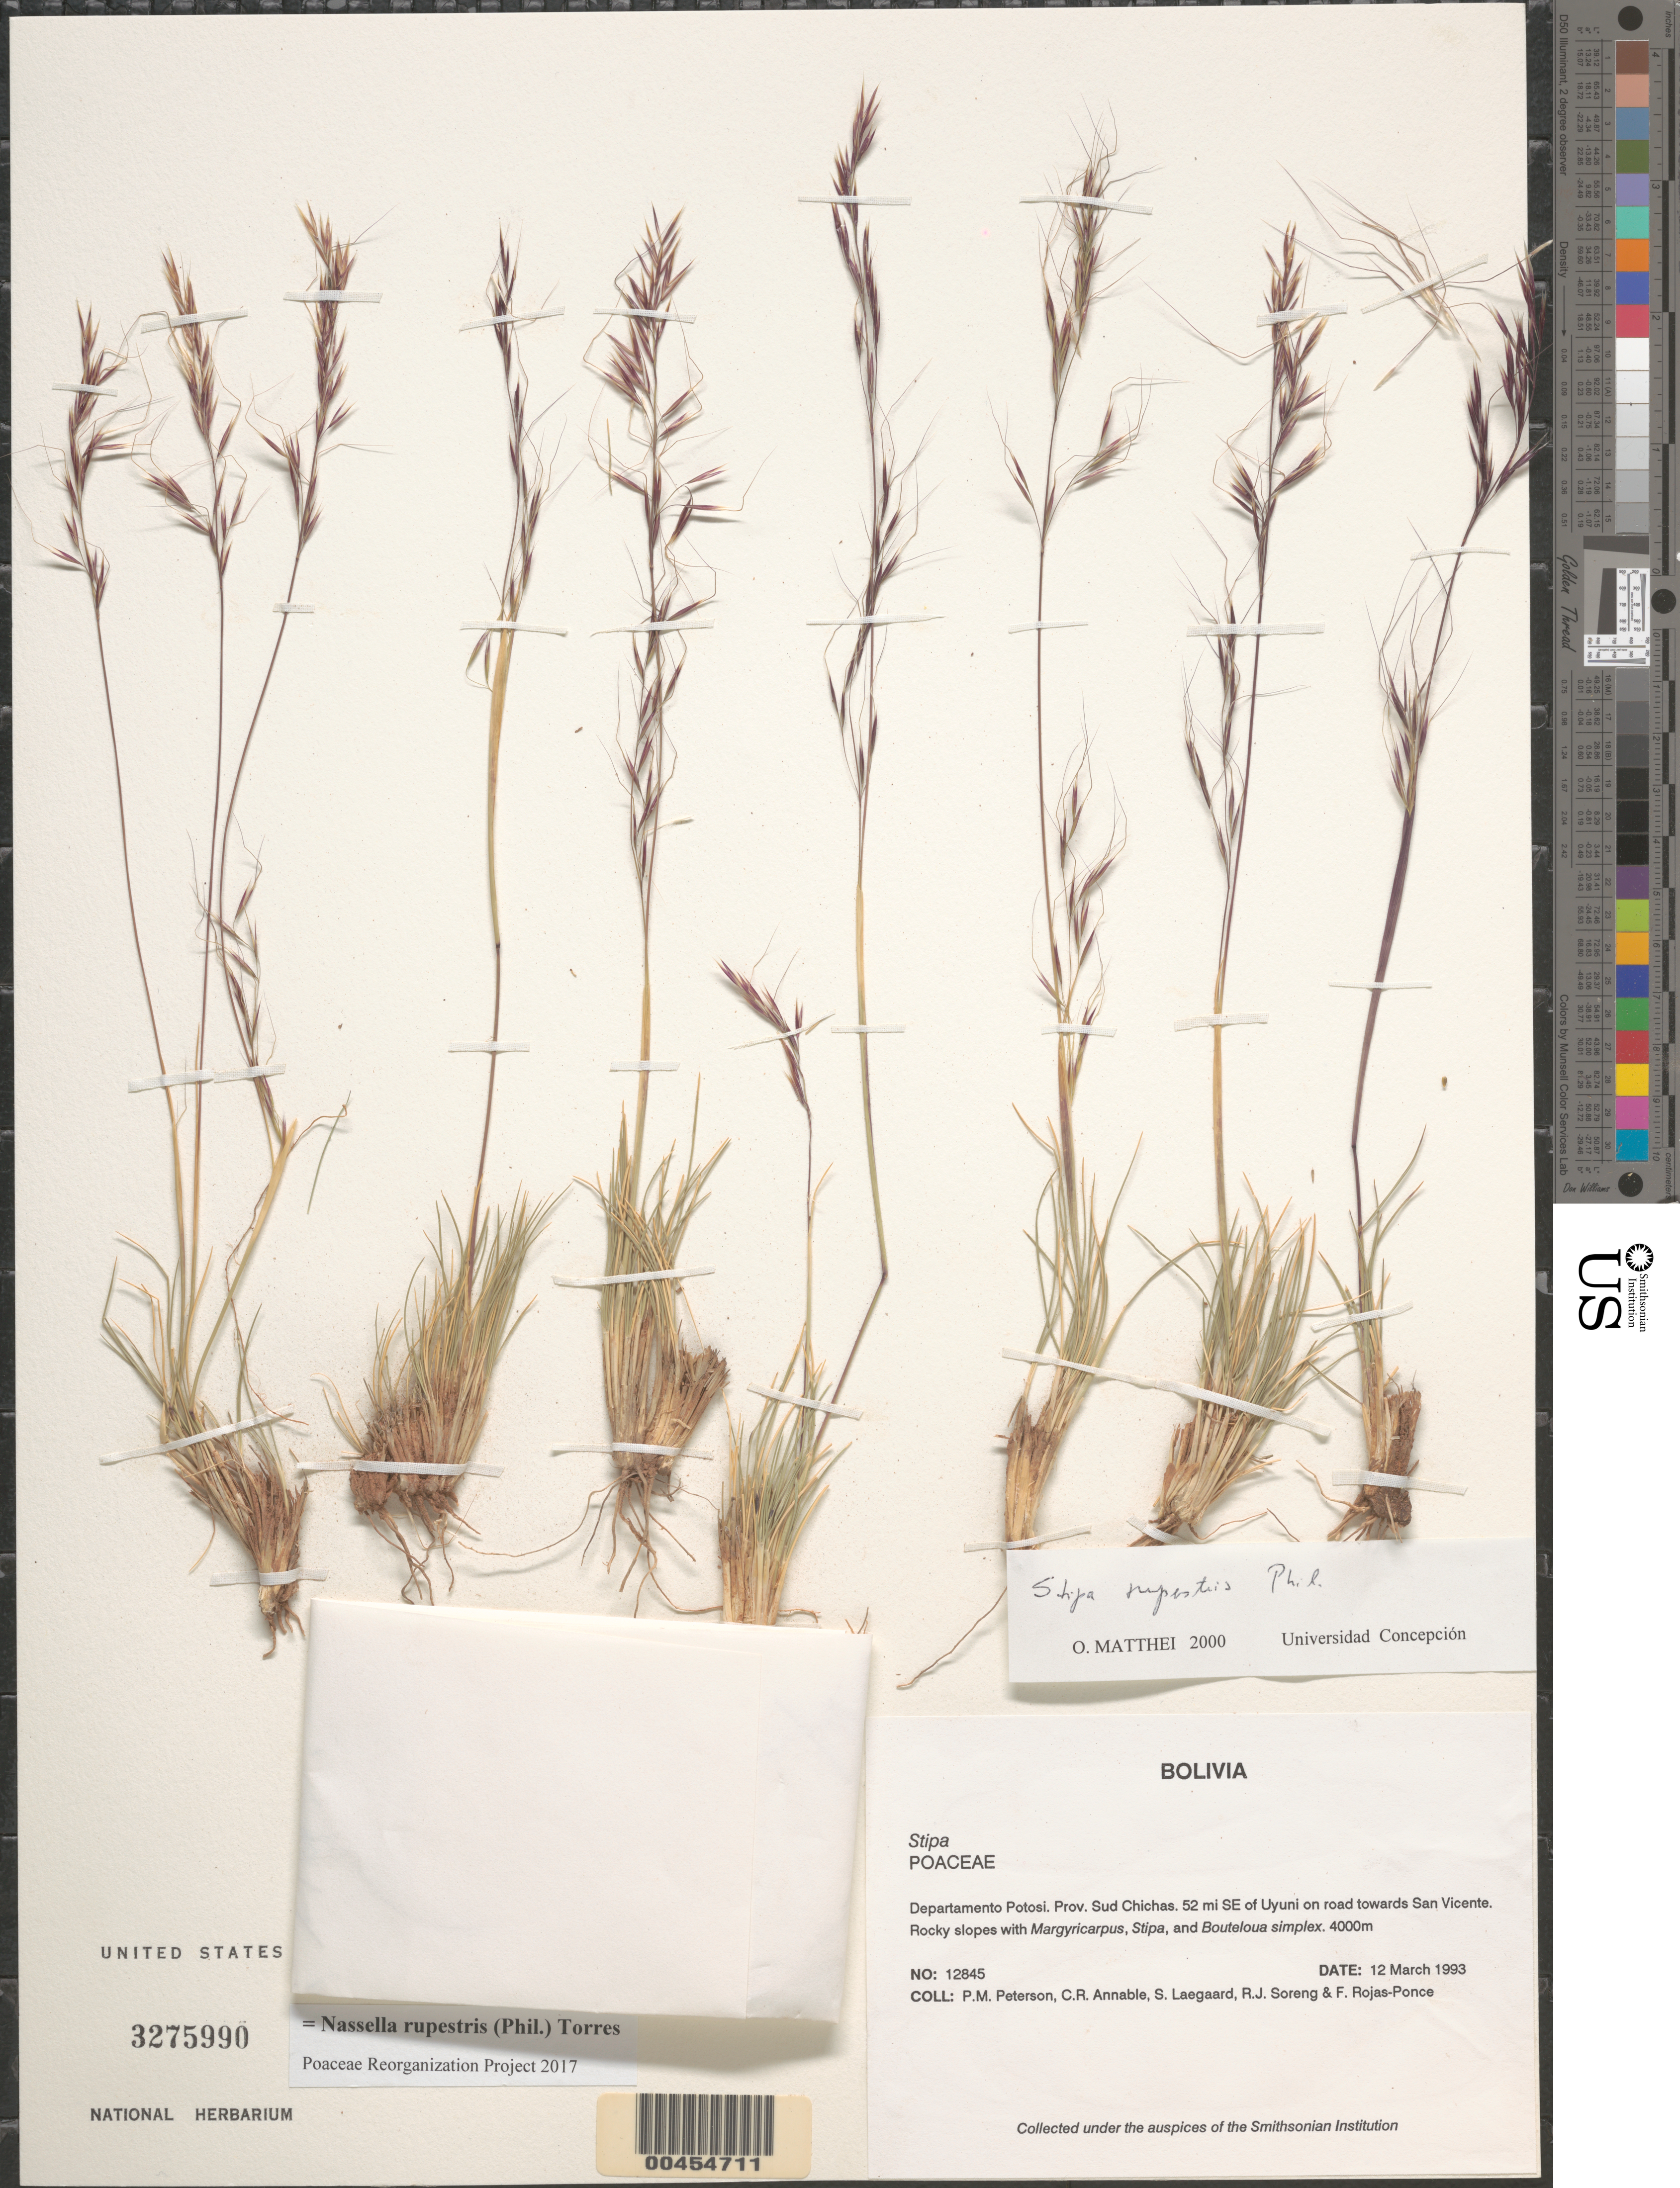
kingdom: Plantae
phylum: Tracheophyta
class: Liliopsida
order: Poales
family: Poaceae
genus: Nassella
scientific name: Nassella rupestris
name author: (Phil.) A.M. Torres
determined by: Poaceae Reorganization Project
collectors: P. M. Peterson, C. R. Annable, S. Lægaard, R. J. Soreng & F. Rojas-Ponce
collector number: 12845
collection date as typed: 12 Mar 1993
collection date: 1993-03-12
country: Bolivia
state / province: Potosí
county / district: Sud Chichas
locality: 52 mi SE of Uyuni on road towards San Vicente.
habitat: Rocky slopes with Margyricarpus, Stipa, and Bouteloua simplex.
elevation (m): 4000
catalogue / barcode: US 3275990